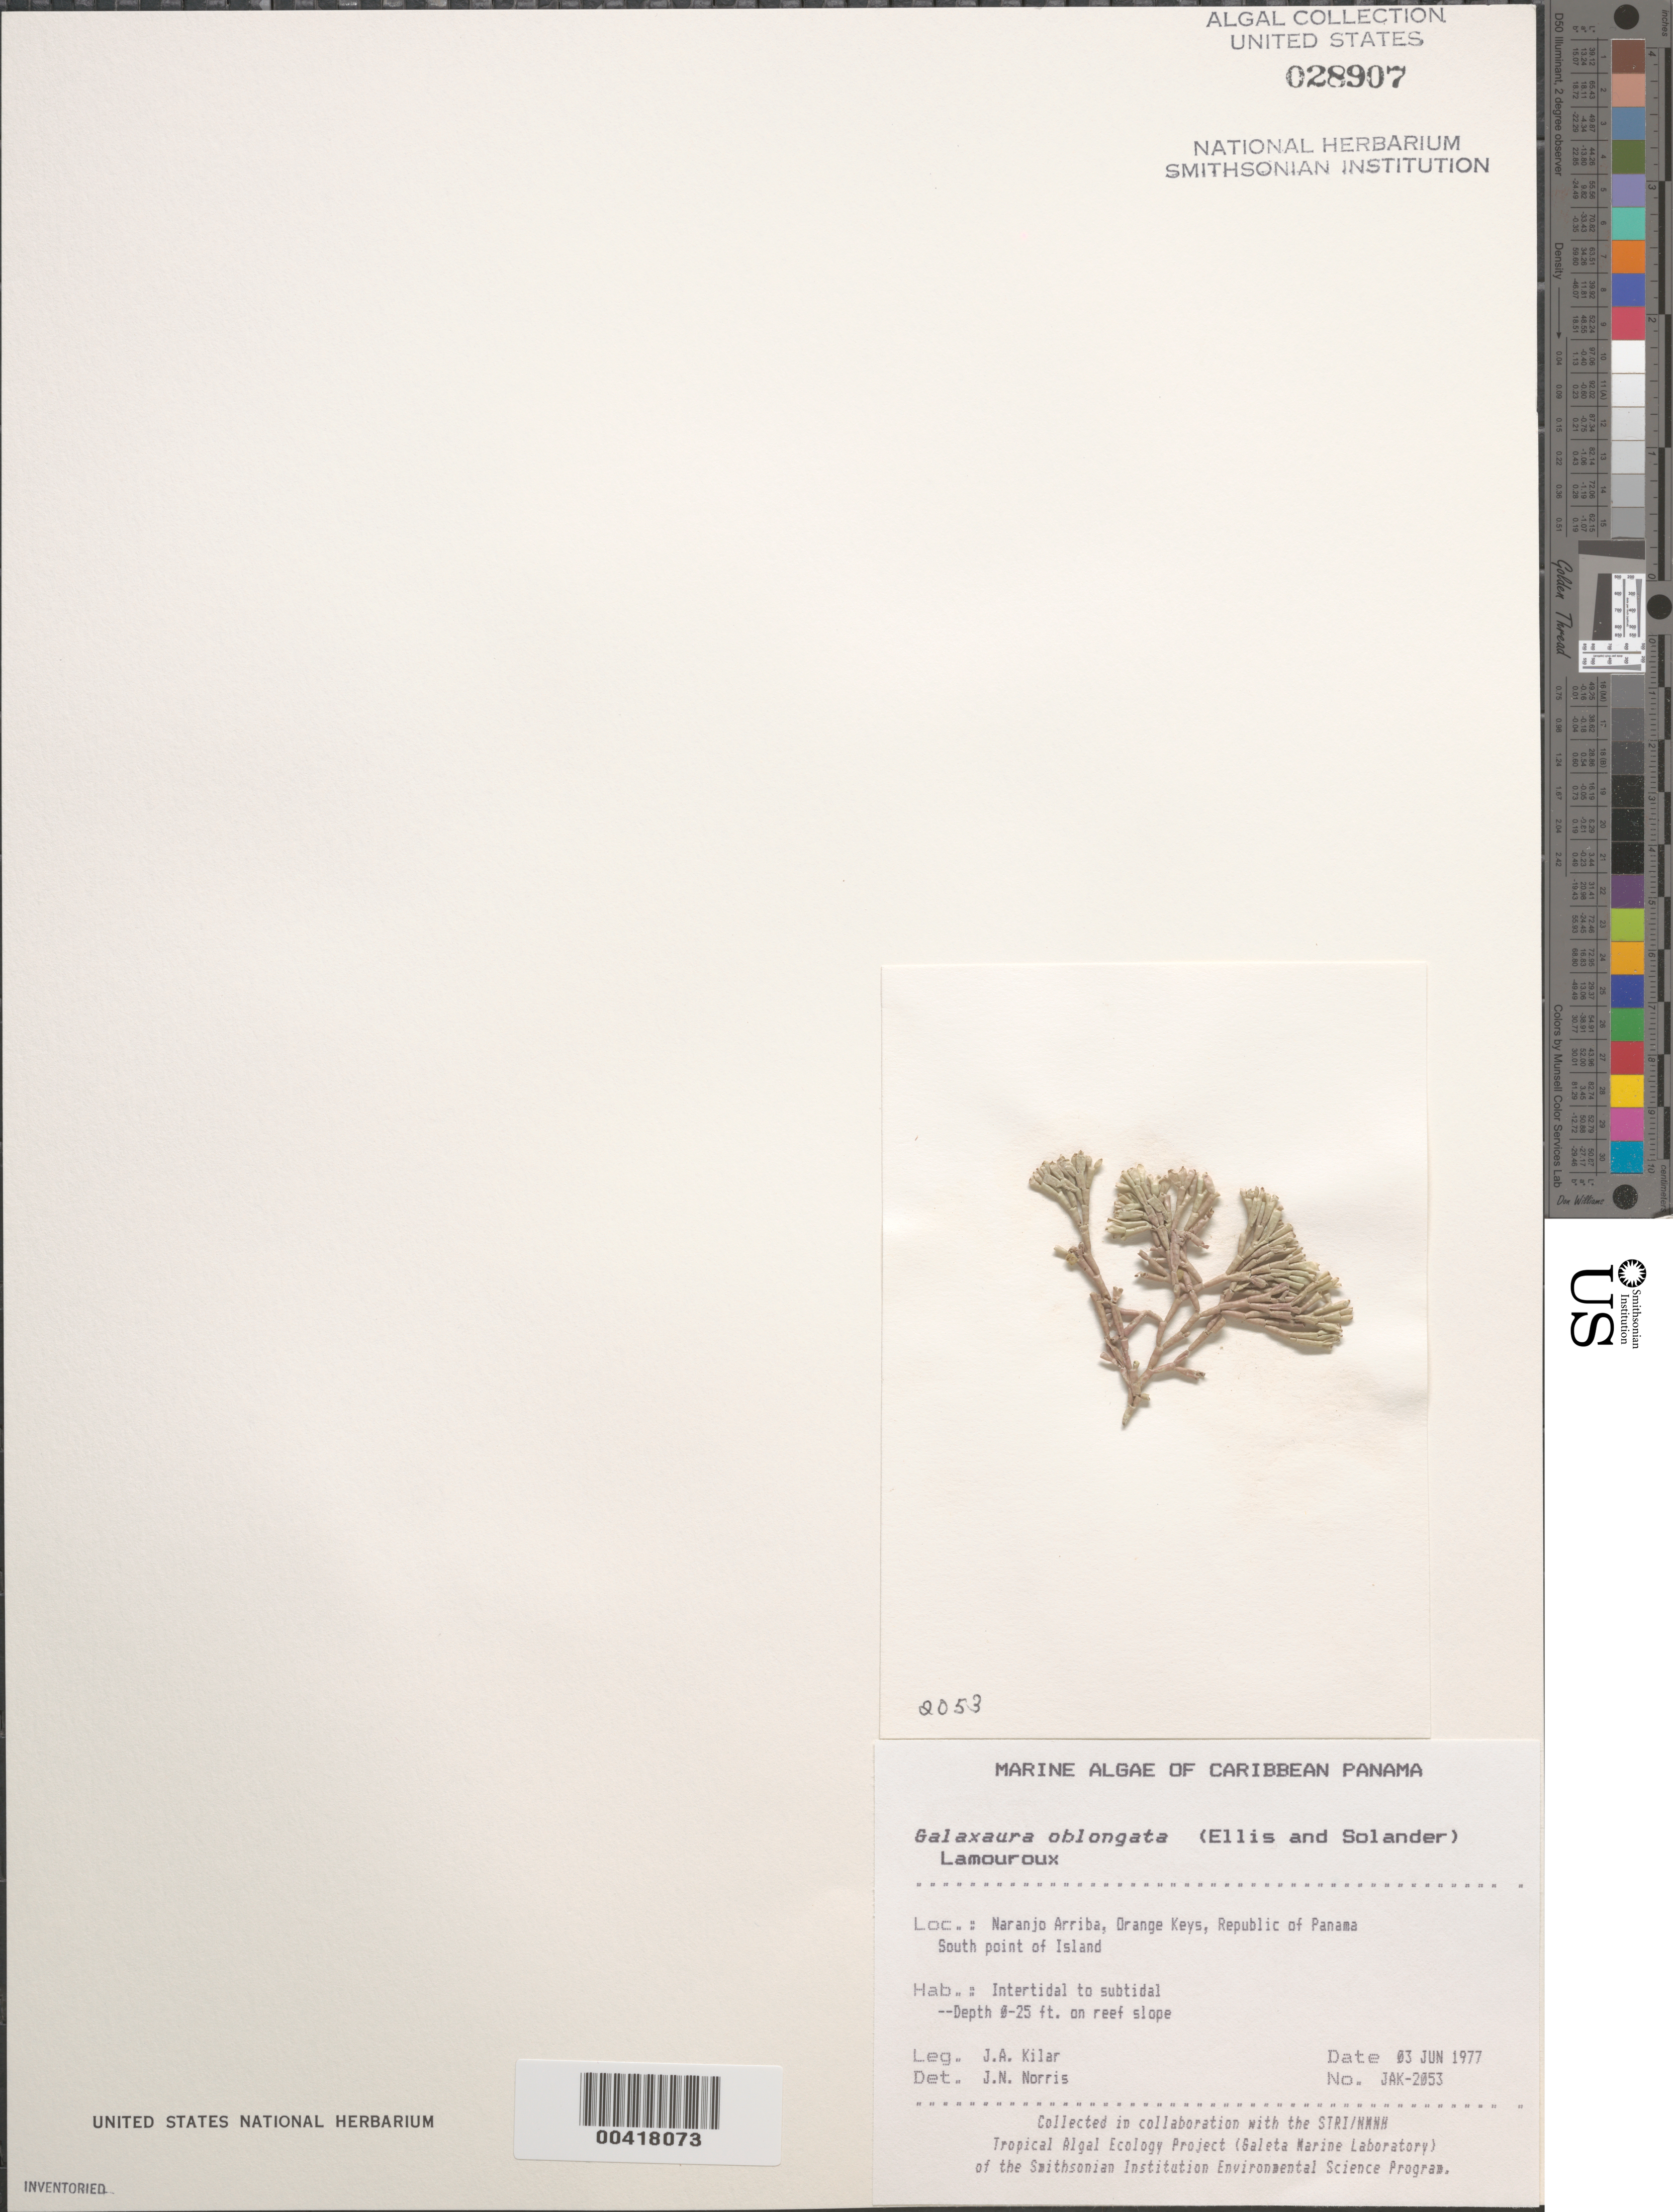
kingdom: Plantae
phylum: Rhodophyta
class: Florideophyceae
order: Nemaliales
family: Galaxauraceae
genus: Tricleocarpa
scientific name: Tricleocarpa fragilis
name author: (L.) Huisman & R.A. Towns.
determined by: Algae name updating Project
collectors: J. A. Kilar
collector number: JAK-2053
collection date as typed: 03 Jun 1977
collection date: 1977-06-03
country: Panama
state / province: Colón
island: Naranjo Arriba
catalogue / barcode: US 28907